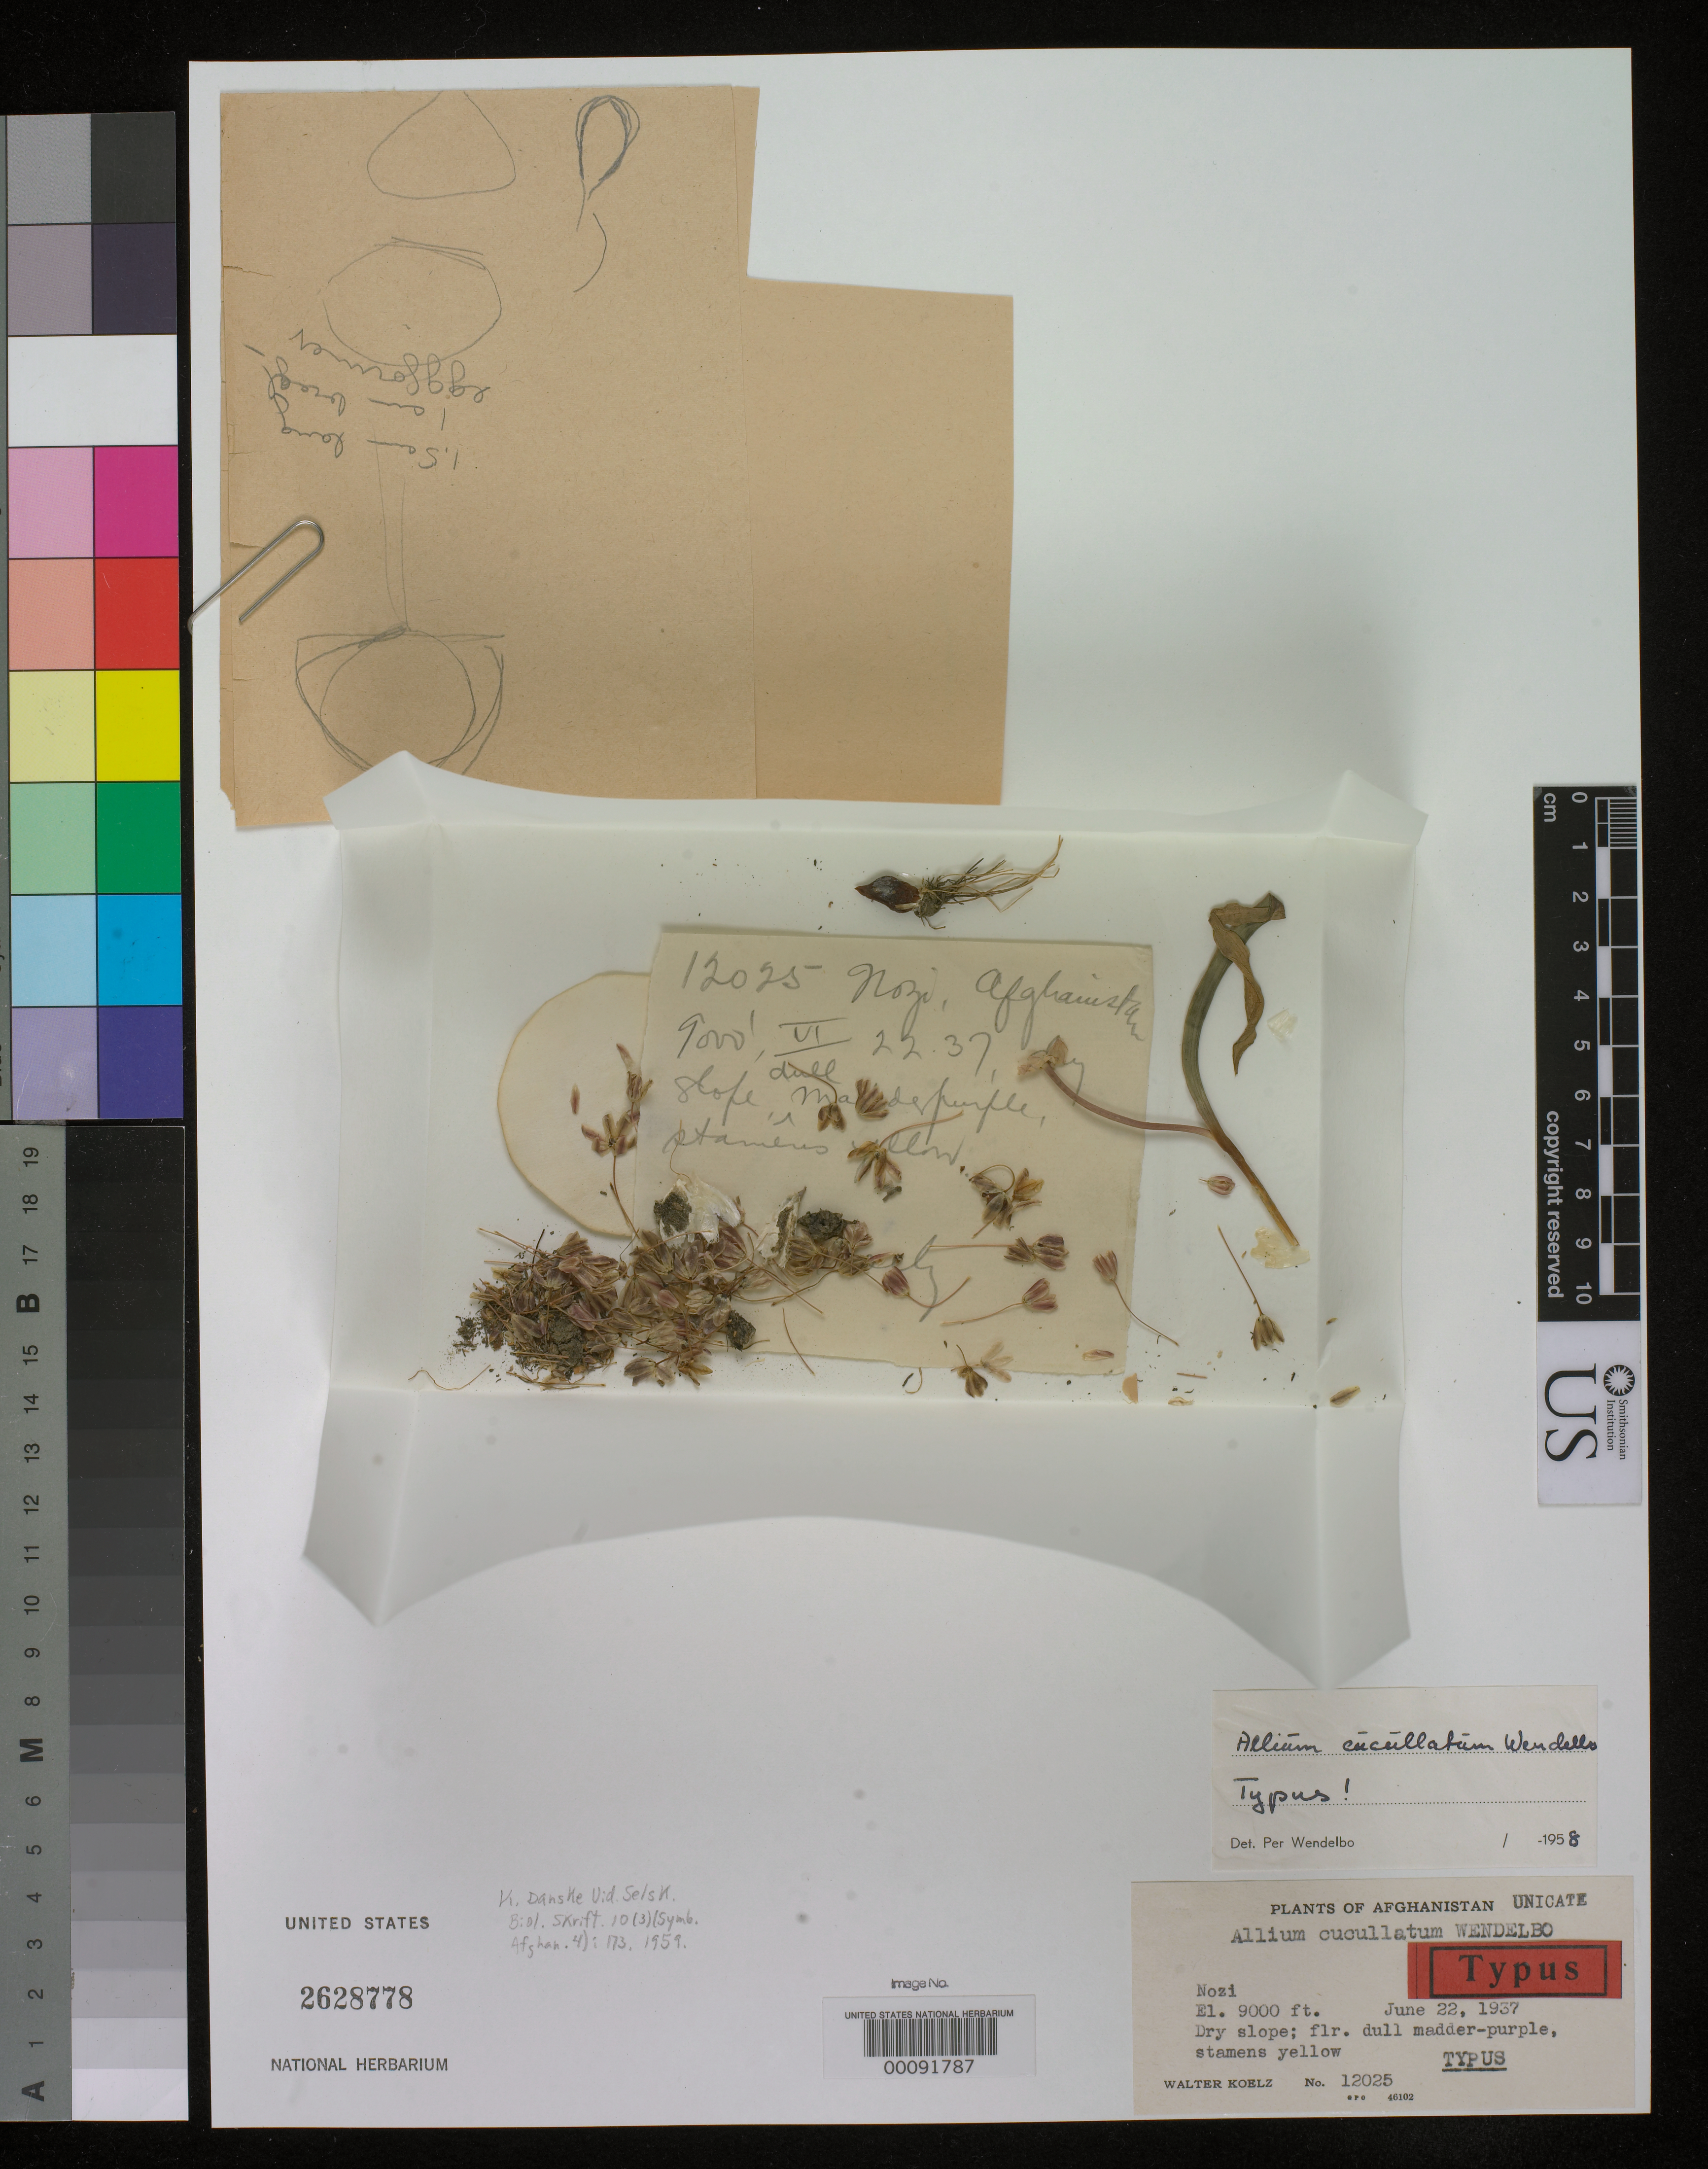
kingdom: Plantae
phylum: Tracheophyta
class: Liliopsida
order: Asparagales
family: Amaryllidaceae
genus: Allium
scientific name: Allium cucullatum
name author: Wendelbo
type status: Holotype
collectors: W. N. Koelz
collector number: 12025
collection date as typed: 22 Jun 1937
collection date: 1937-06-22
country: Afghanistan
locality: Nozi.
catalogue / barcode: US 2628778